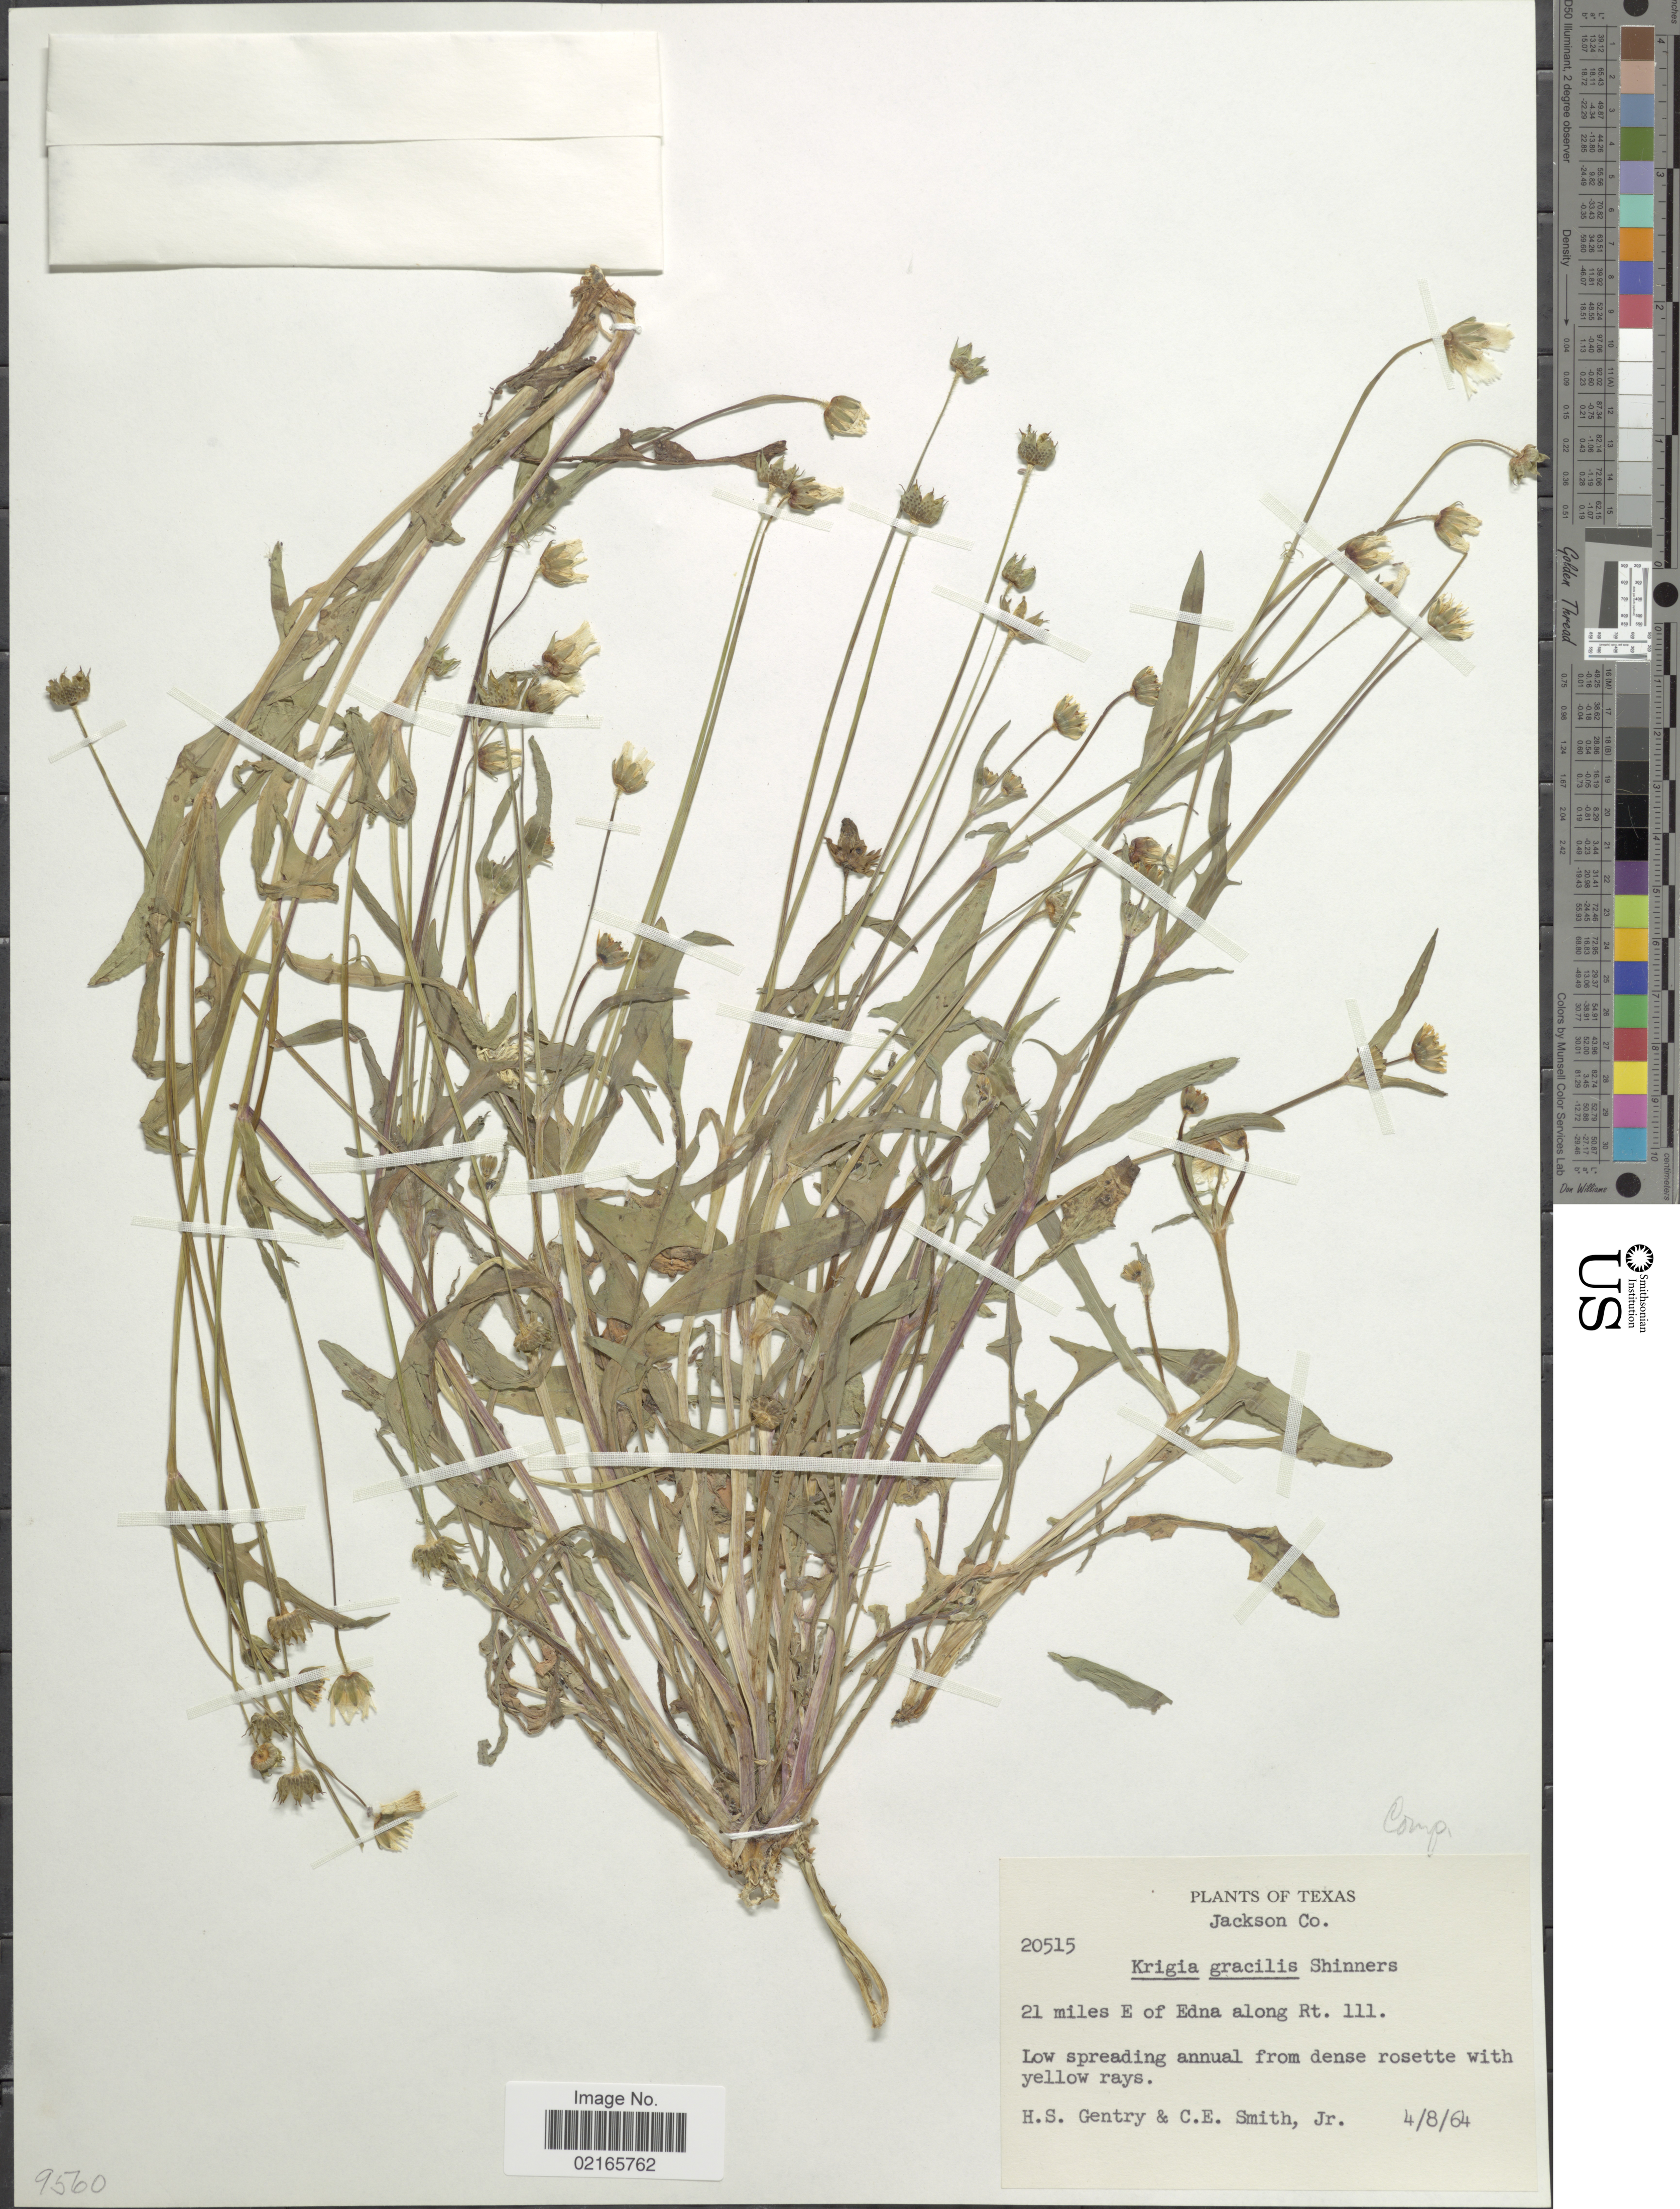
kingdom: Plantae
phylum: Tracheophyta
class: Magnoliopsida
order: Asterales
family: Asteraceae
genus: Krigia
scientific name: Krigia cespitosa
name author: (Raf.) K.L. Chambers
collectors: H. S. Gentry & C. E. Smith Jr.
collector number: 20515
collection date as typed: Transcribed d/m/y: 8/4/64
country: United States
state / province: Texas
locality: Jackson Co., 21 miles E of Edna along Rt. 111